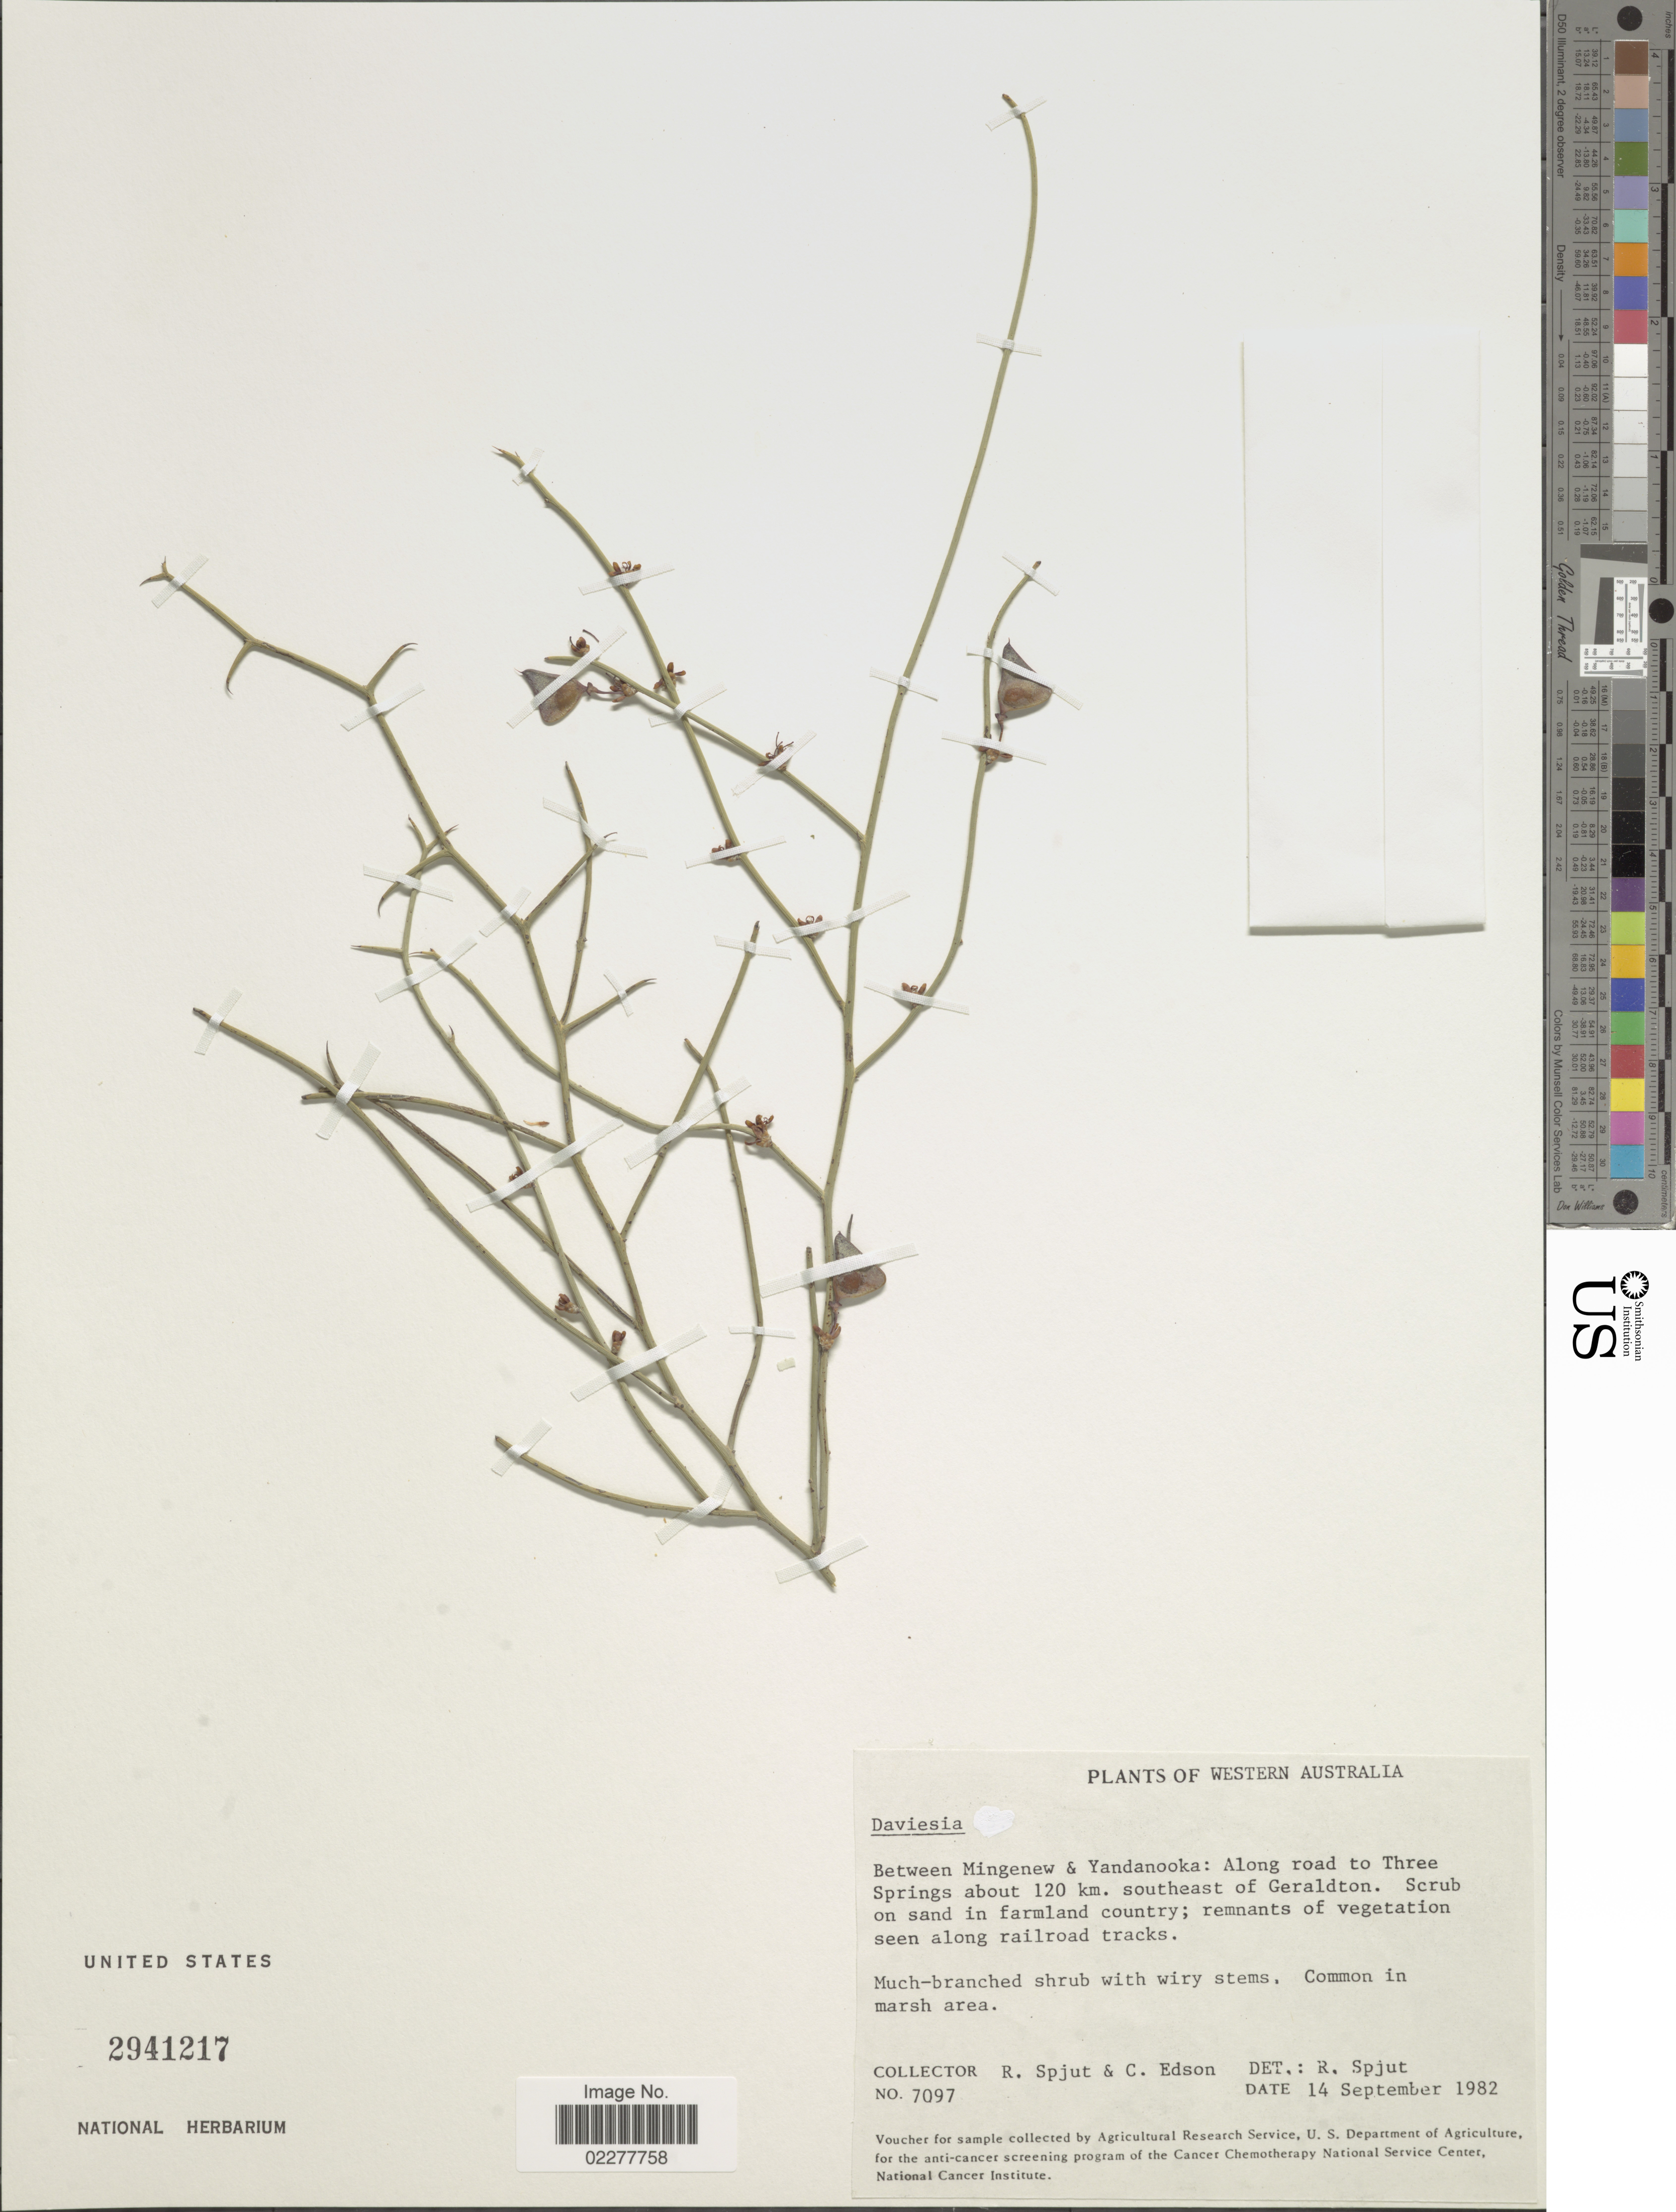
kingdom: Plantae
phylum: Tracheophyta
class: Magnoliopsida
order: Fabales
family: Fabaceae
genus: Daviesia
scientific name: Daviesia sp.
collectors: R. Spjut & C. Edson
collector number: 7097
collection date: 1982-09-14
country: Australia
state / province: Western Australia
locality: Between Mingenew & Yandanooka: Along road to Three Springs about 120 km. southeast of Geraldton. Scrub on sand in farmland country; remnants of vegetation seen along railroad tracks.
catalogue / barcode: US 2941217